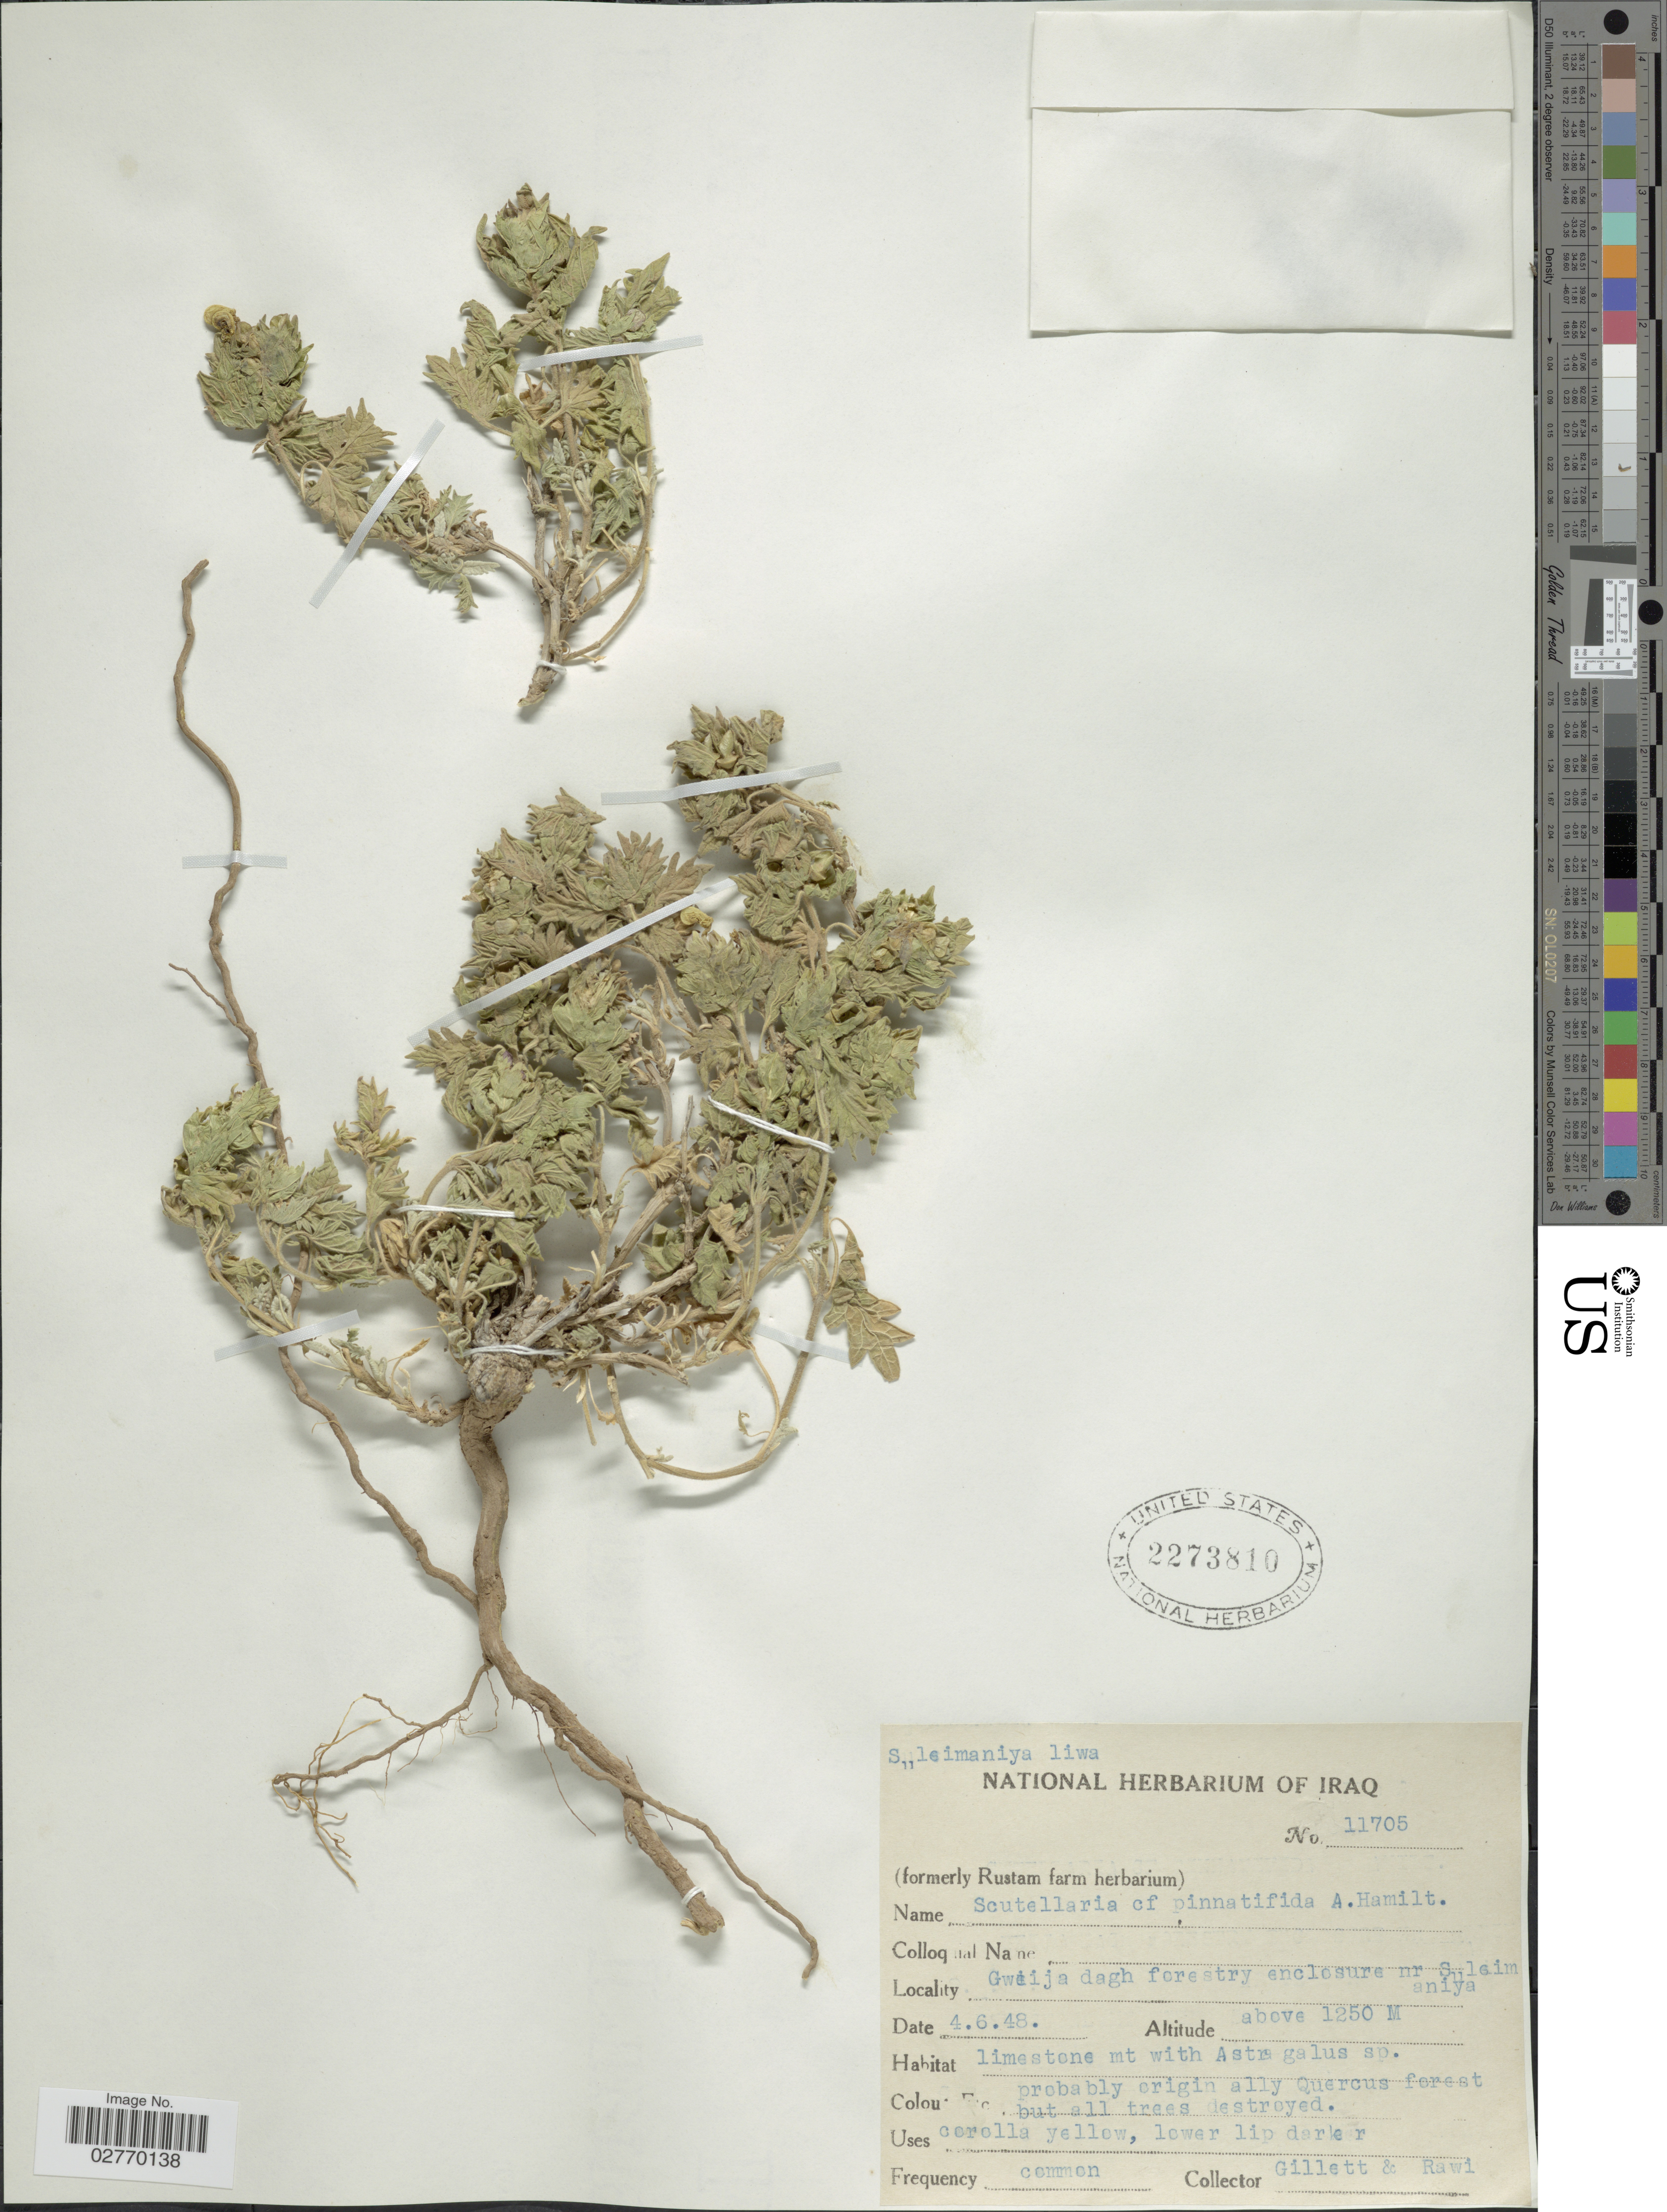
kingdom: Plantae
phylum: Tracheophyta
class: Magnoliopsida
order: Lamiales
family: Lamiaceae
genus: Scutellaria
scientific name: Scutellaria pinnatifida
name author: A. Ham.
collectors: Gillett, -- & -. Rawi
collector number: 11705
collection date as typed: Transcribed d/m/y: 4/6/48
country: Iraq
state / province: As Sulaymānīyah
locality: Gweija Dagh forestry enclosure nr Suleimaniya. Suleimaniya liwa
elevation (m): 1250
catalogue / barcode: US 2273810